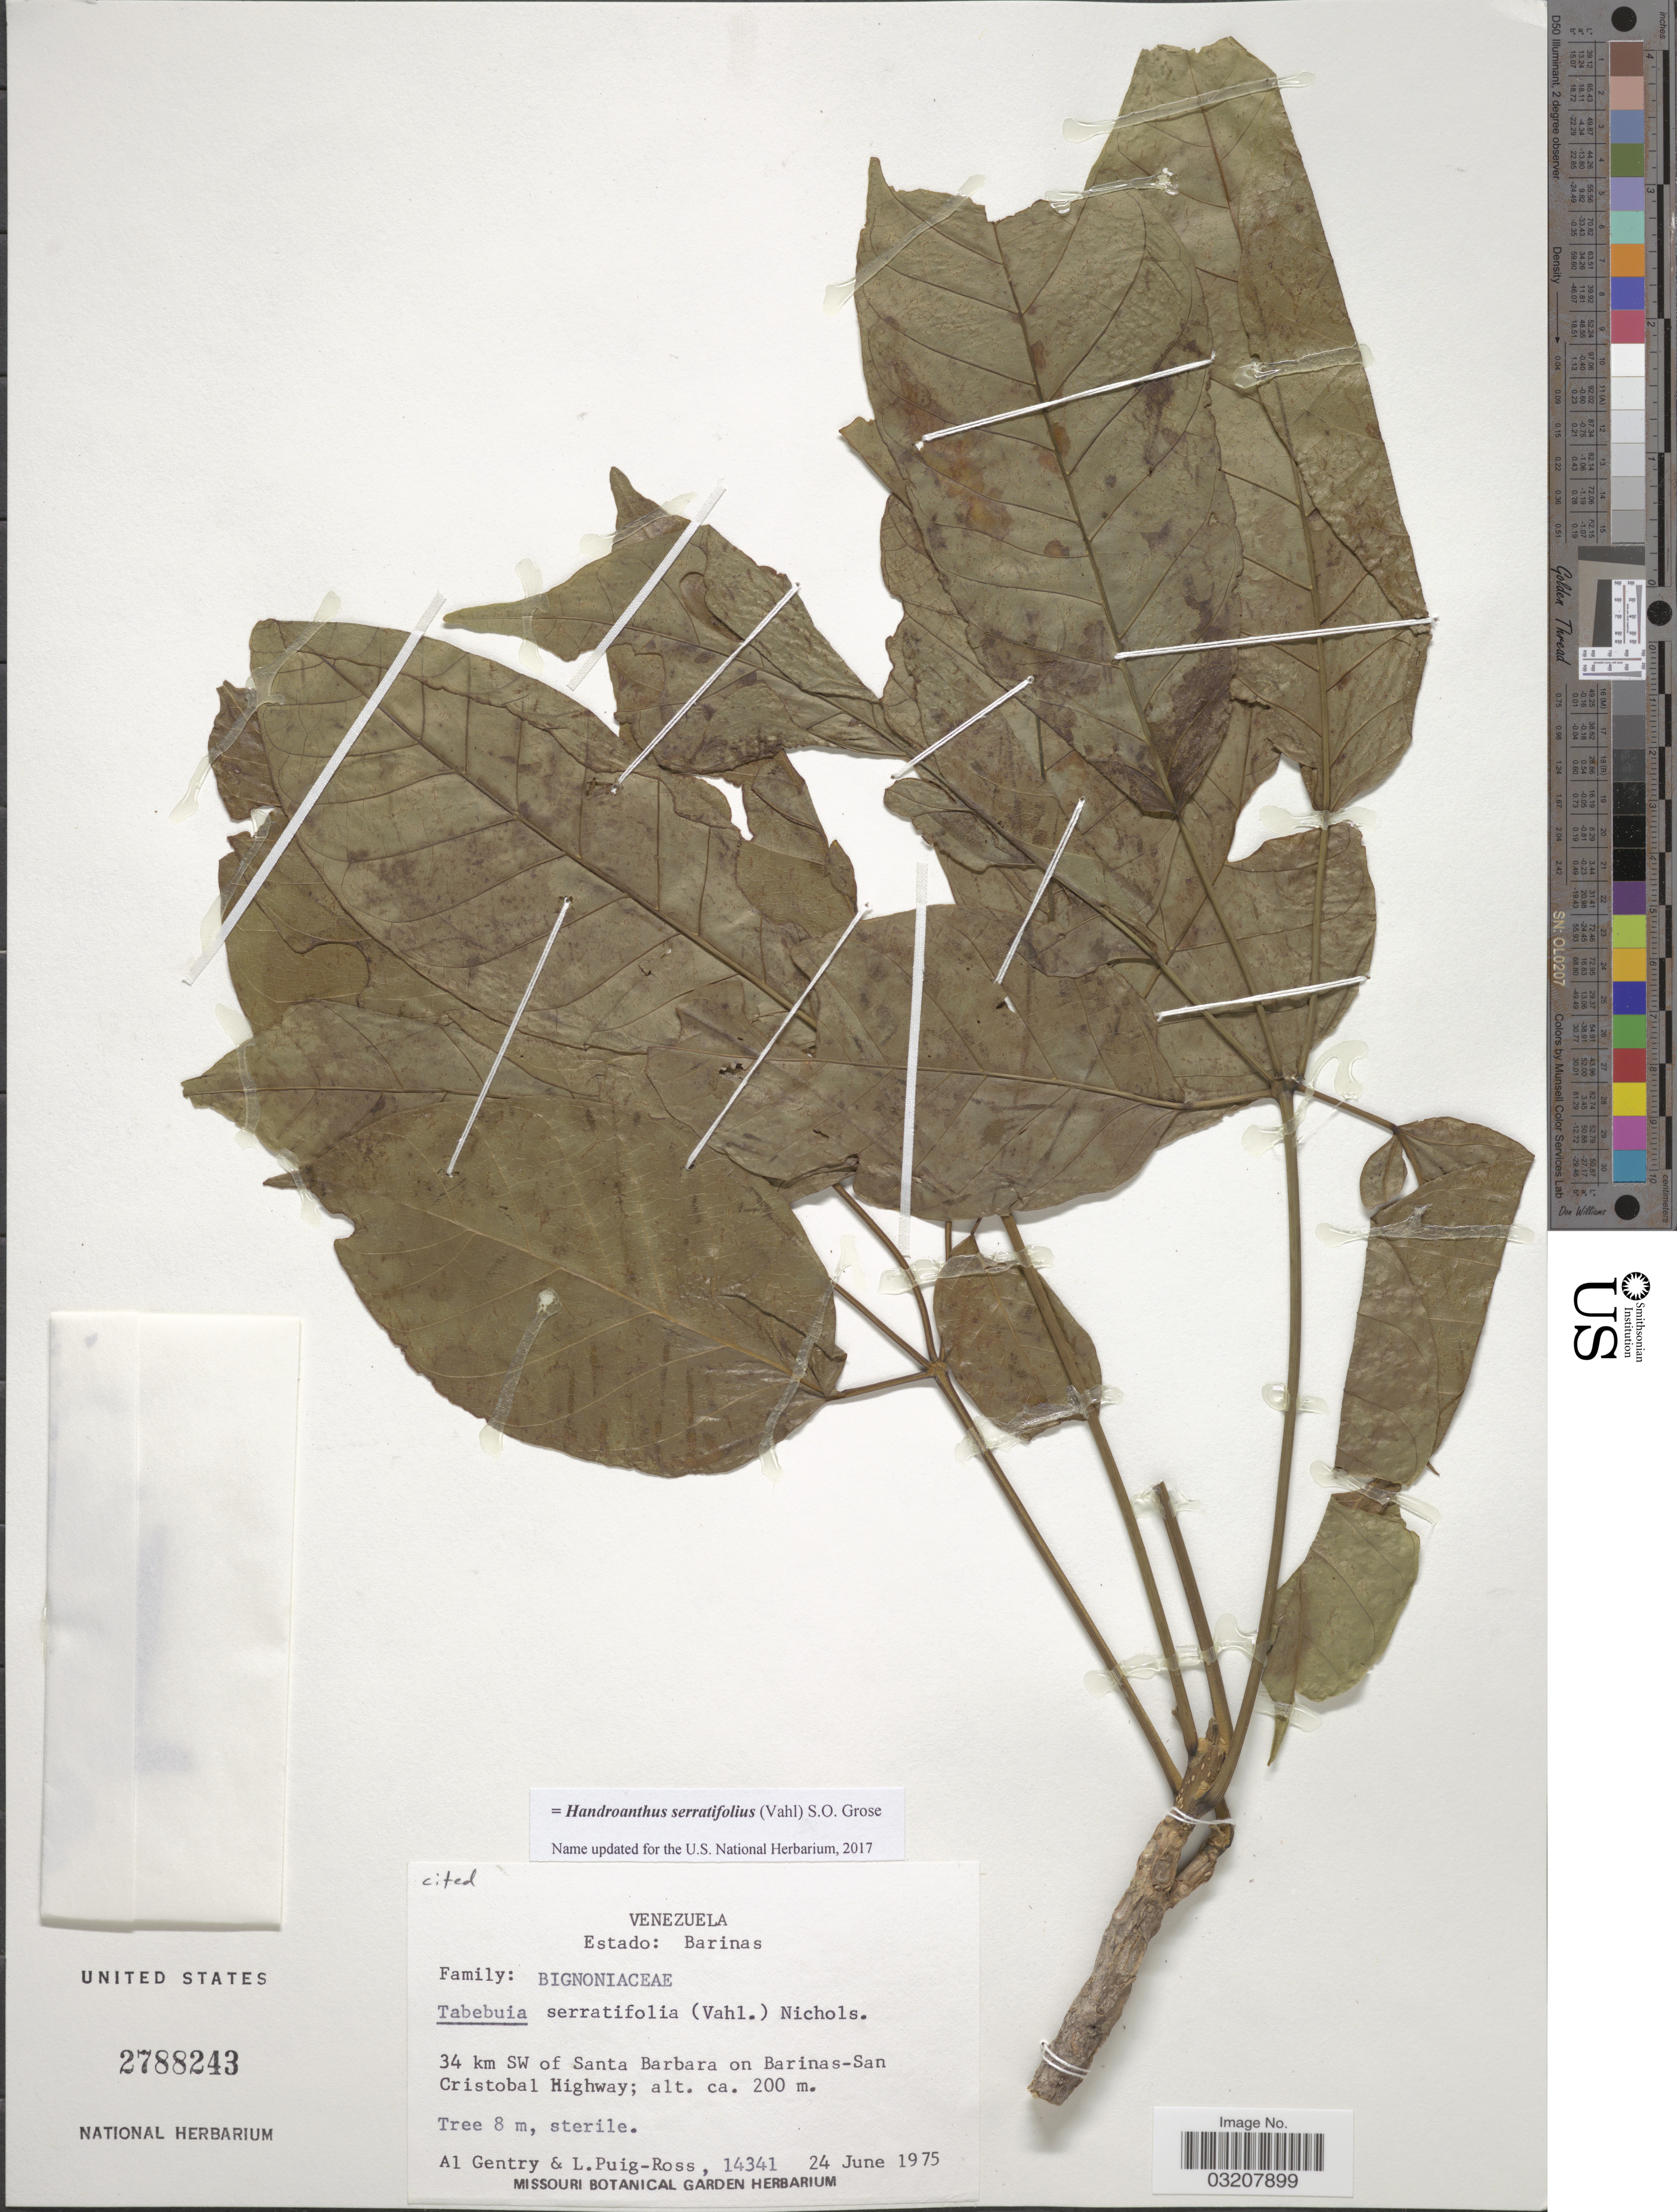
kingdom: Plantae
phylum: Tracheophyta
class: Magnoliopsida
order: Lamiales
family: Bignoniaceae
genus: Handroanthus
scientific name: Handroanthus serratifolius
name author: (Vahl) S.O. Grose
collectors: A. H. Gentry & L. Puig-Ross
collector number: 14341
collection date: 1975-06-24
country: Venezuela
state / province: Barinas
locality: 34 km SW of Santa Barbara on Barinas-San Cristobal Highway.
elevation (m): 200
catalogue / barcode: US 2788243